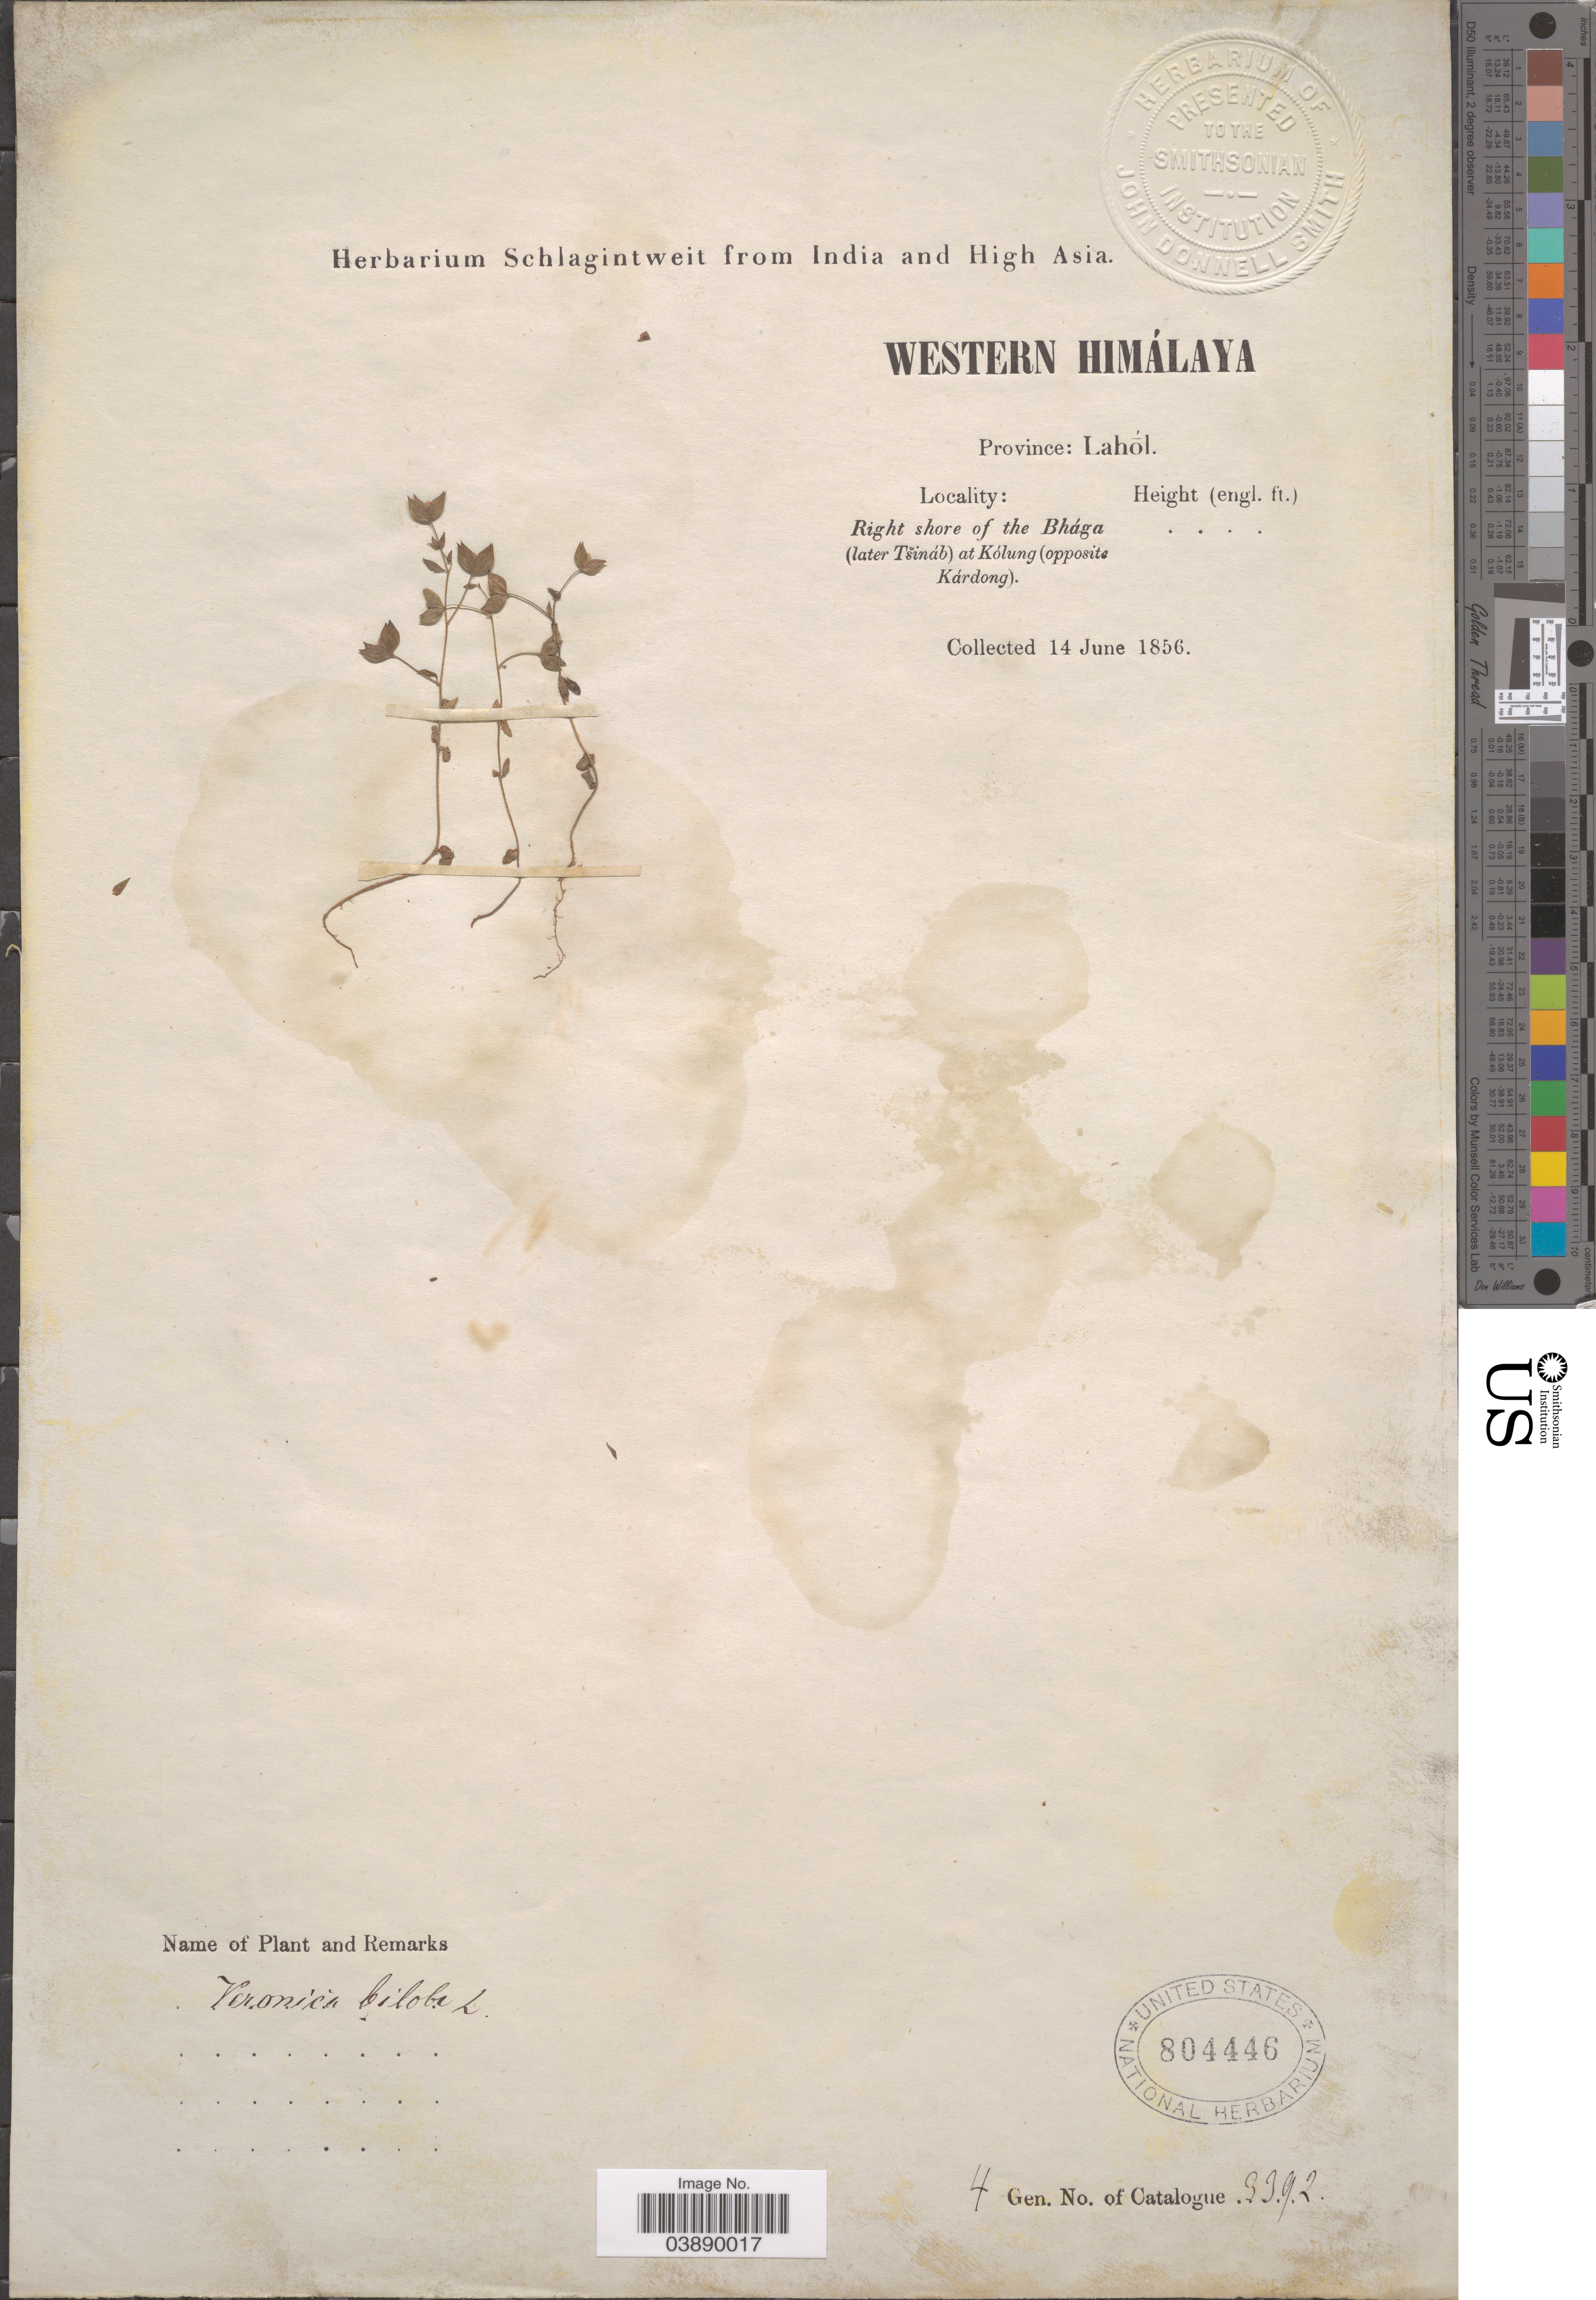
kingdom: Plantae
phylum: Tracheophyta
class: Magnoliopsida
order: Lamiales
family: Plantaginaceae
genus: Veronica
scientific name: Veronica biloba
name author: Schreb. ex L.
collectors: ex herb. Schlagintweit from India and High Asia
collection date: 1856-06-14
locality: Western Himalaya. Right shore of the Bhága (later Tsináb) at Kólung (opposite Kárdong).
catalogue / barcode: US 804446